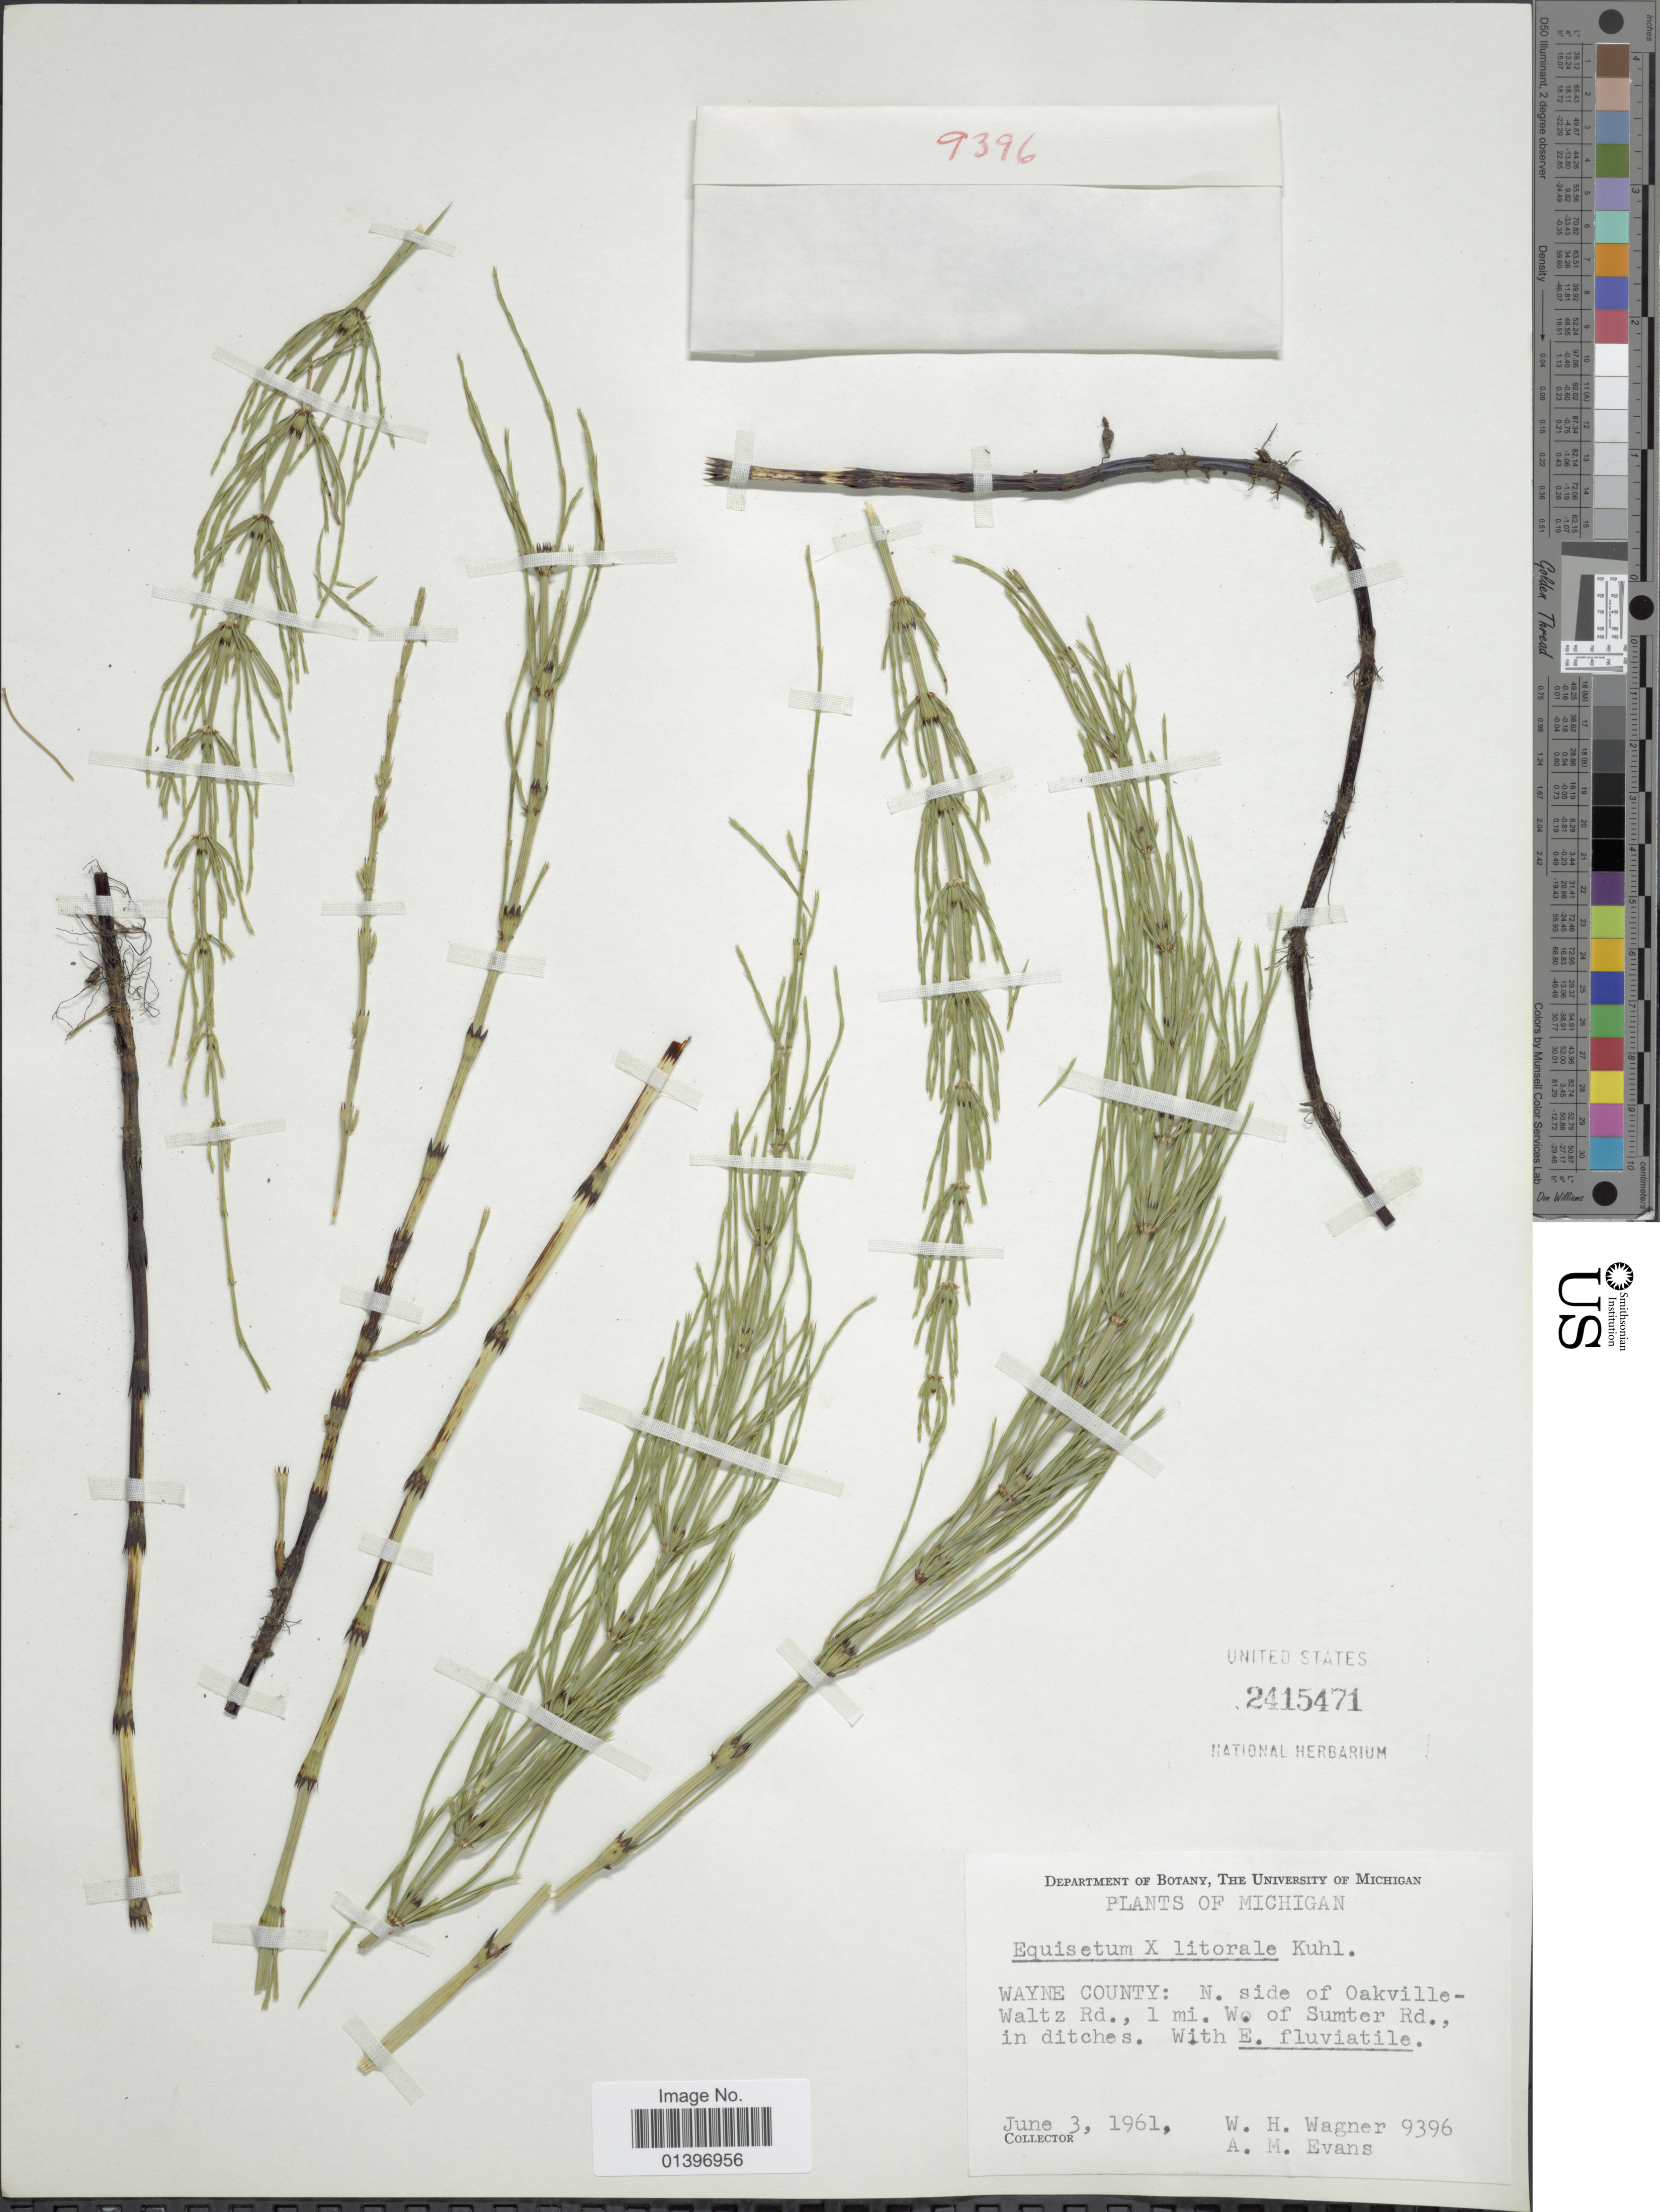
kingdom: Plantae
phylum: Tracheophyta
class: Polypodiopsida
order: Equisetales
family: Equisetaceae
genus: Equisetum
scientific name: Equisetum x litorale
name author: Kuhlw.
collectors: W. H. Wagner & A. M. Evans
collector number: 9396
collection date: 1961-06-03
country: United States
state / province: Michigan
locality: Wayne County: N. side of Oakville-Waltz Rd., 1 mi. W. of Sumter Rd., in ditches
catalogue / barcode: US 2415471